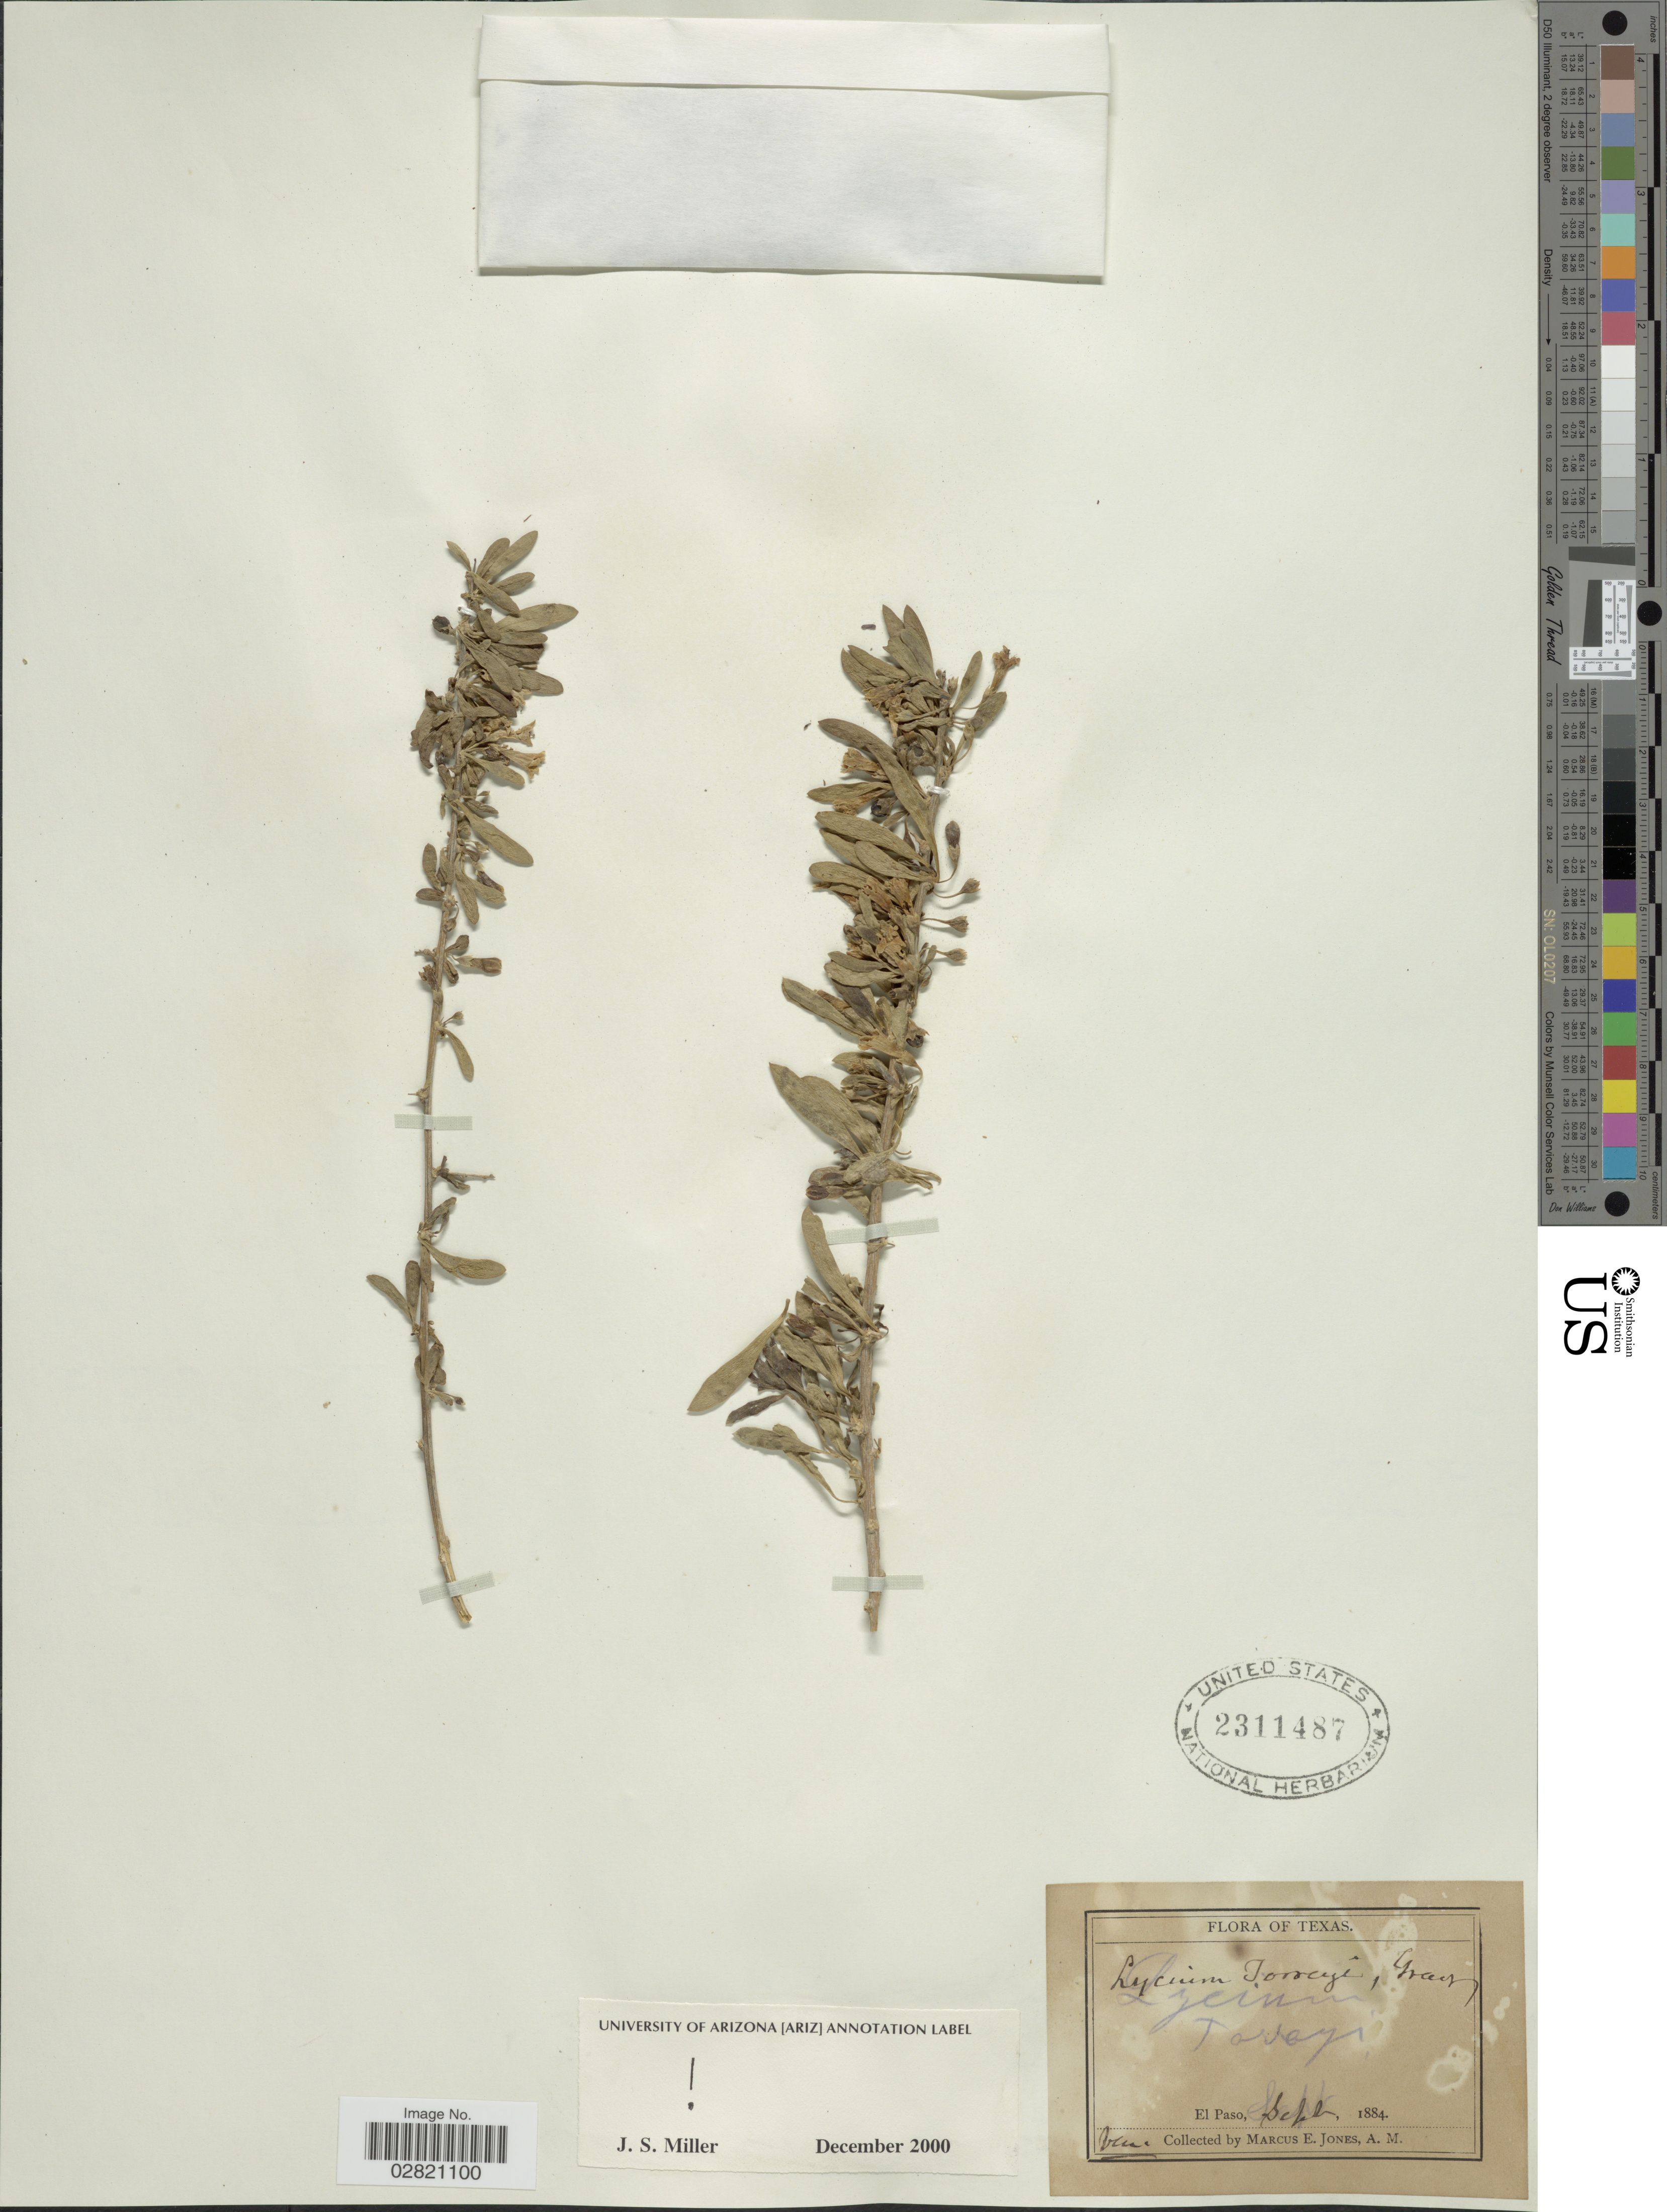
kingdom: Plantae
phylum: Tracheophyta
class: Magnoliopsida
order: Solanales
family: Solanaceae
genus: Lycium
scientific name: Lycium torreyi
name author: A. Gray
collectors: M. E. Jones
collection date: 1884-09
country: United States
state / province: Texas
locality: El Paso.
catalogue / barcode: US 2311487